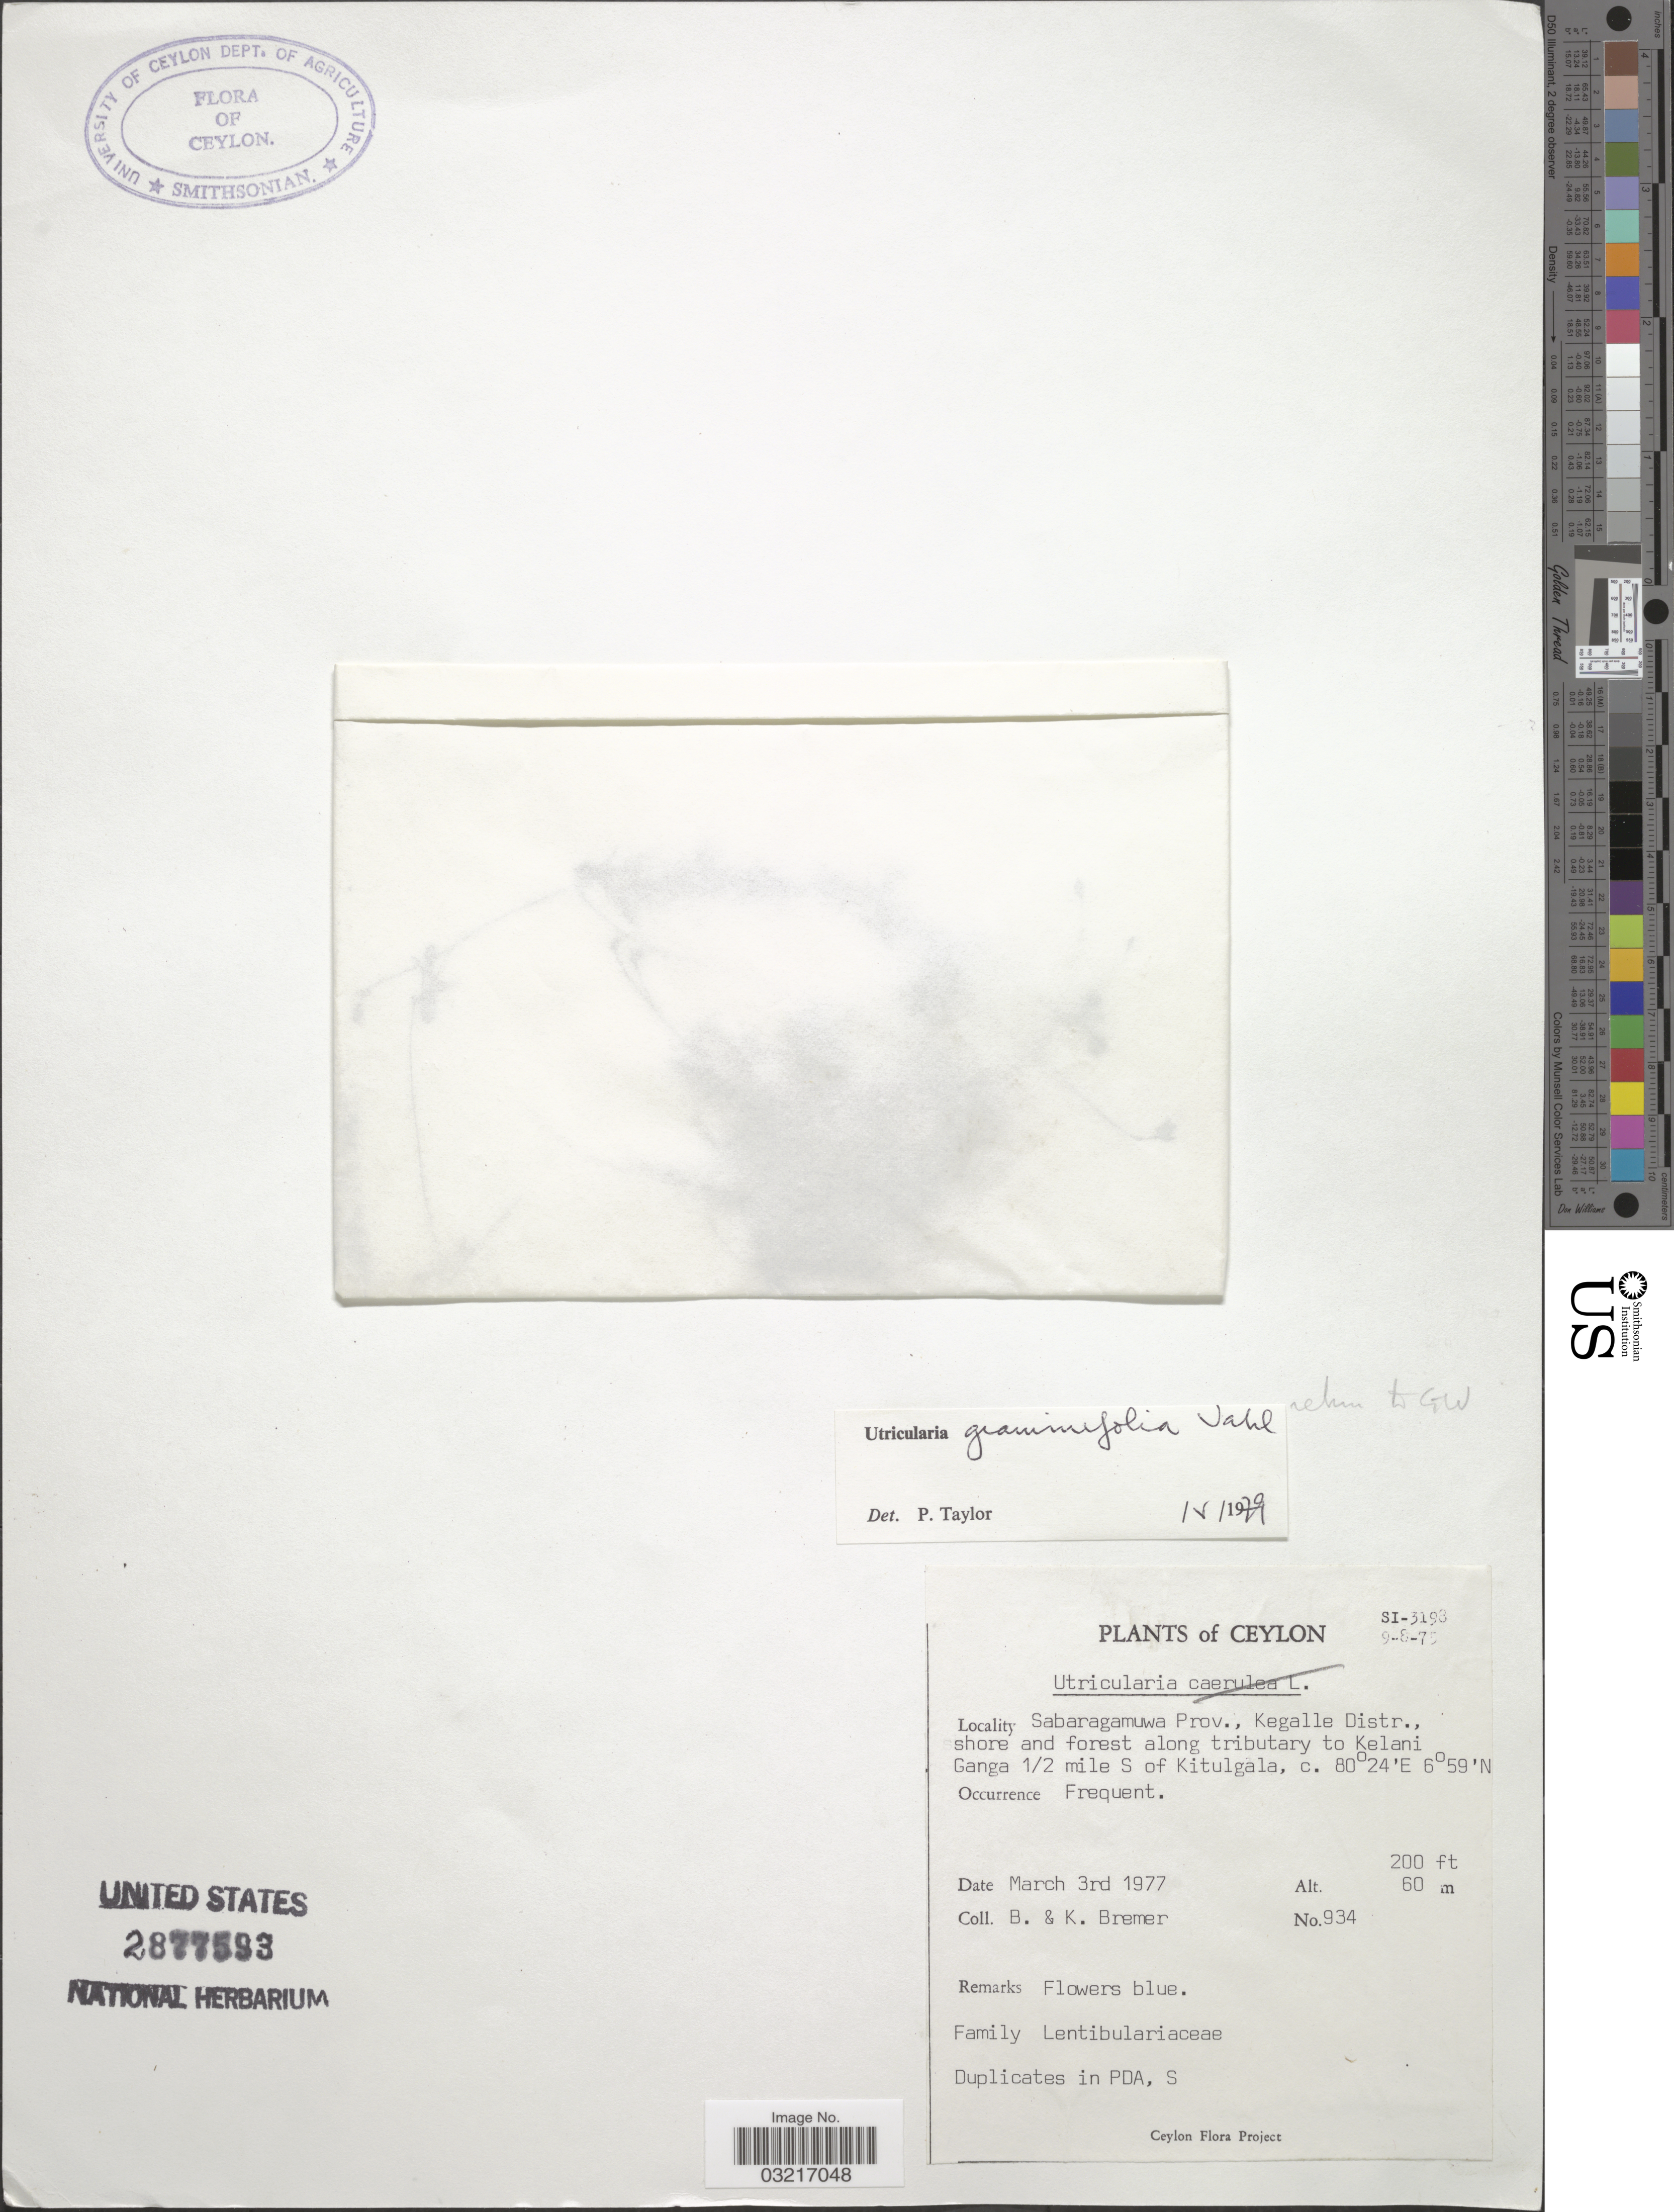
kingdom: Plantae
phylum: Tracheophyta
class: Magnoliopsida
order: Lamiales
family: Lentibulariaceae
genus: Utricularia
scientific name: Utricularia graminifolia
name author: Vahl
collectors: B. Bremer & K. Bremer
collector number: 934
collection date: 1977-03-03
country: Sri Lanka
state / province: Sabaragamuwa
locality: Ceylon, Kegalle Distr., shore and forest along tributary to Kelani Ganga ½ mile S of Kitulgala.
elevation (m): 61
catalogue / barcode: US 2877593